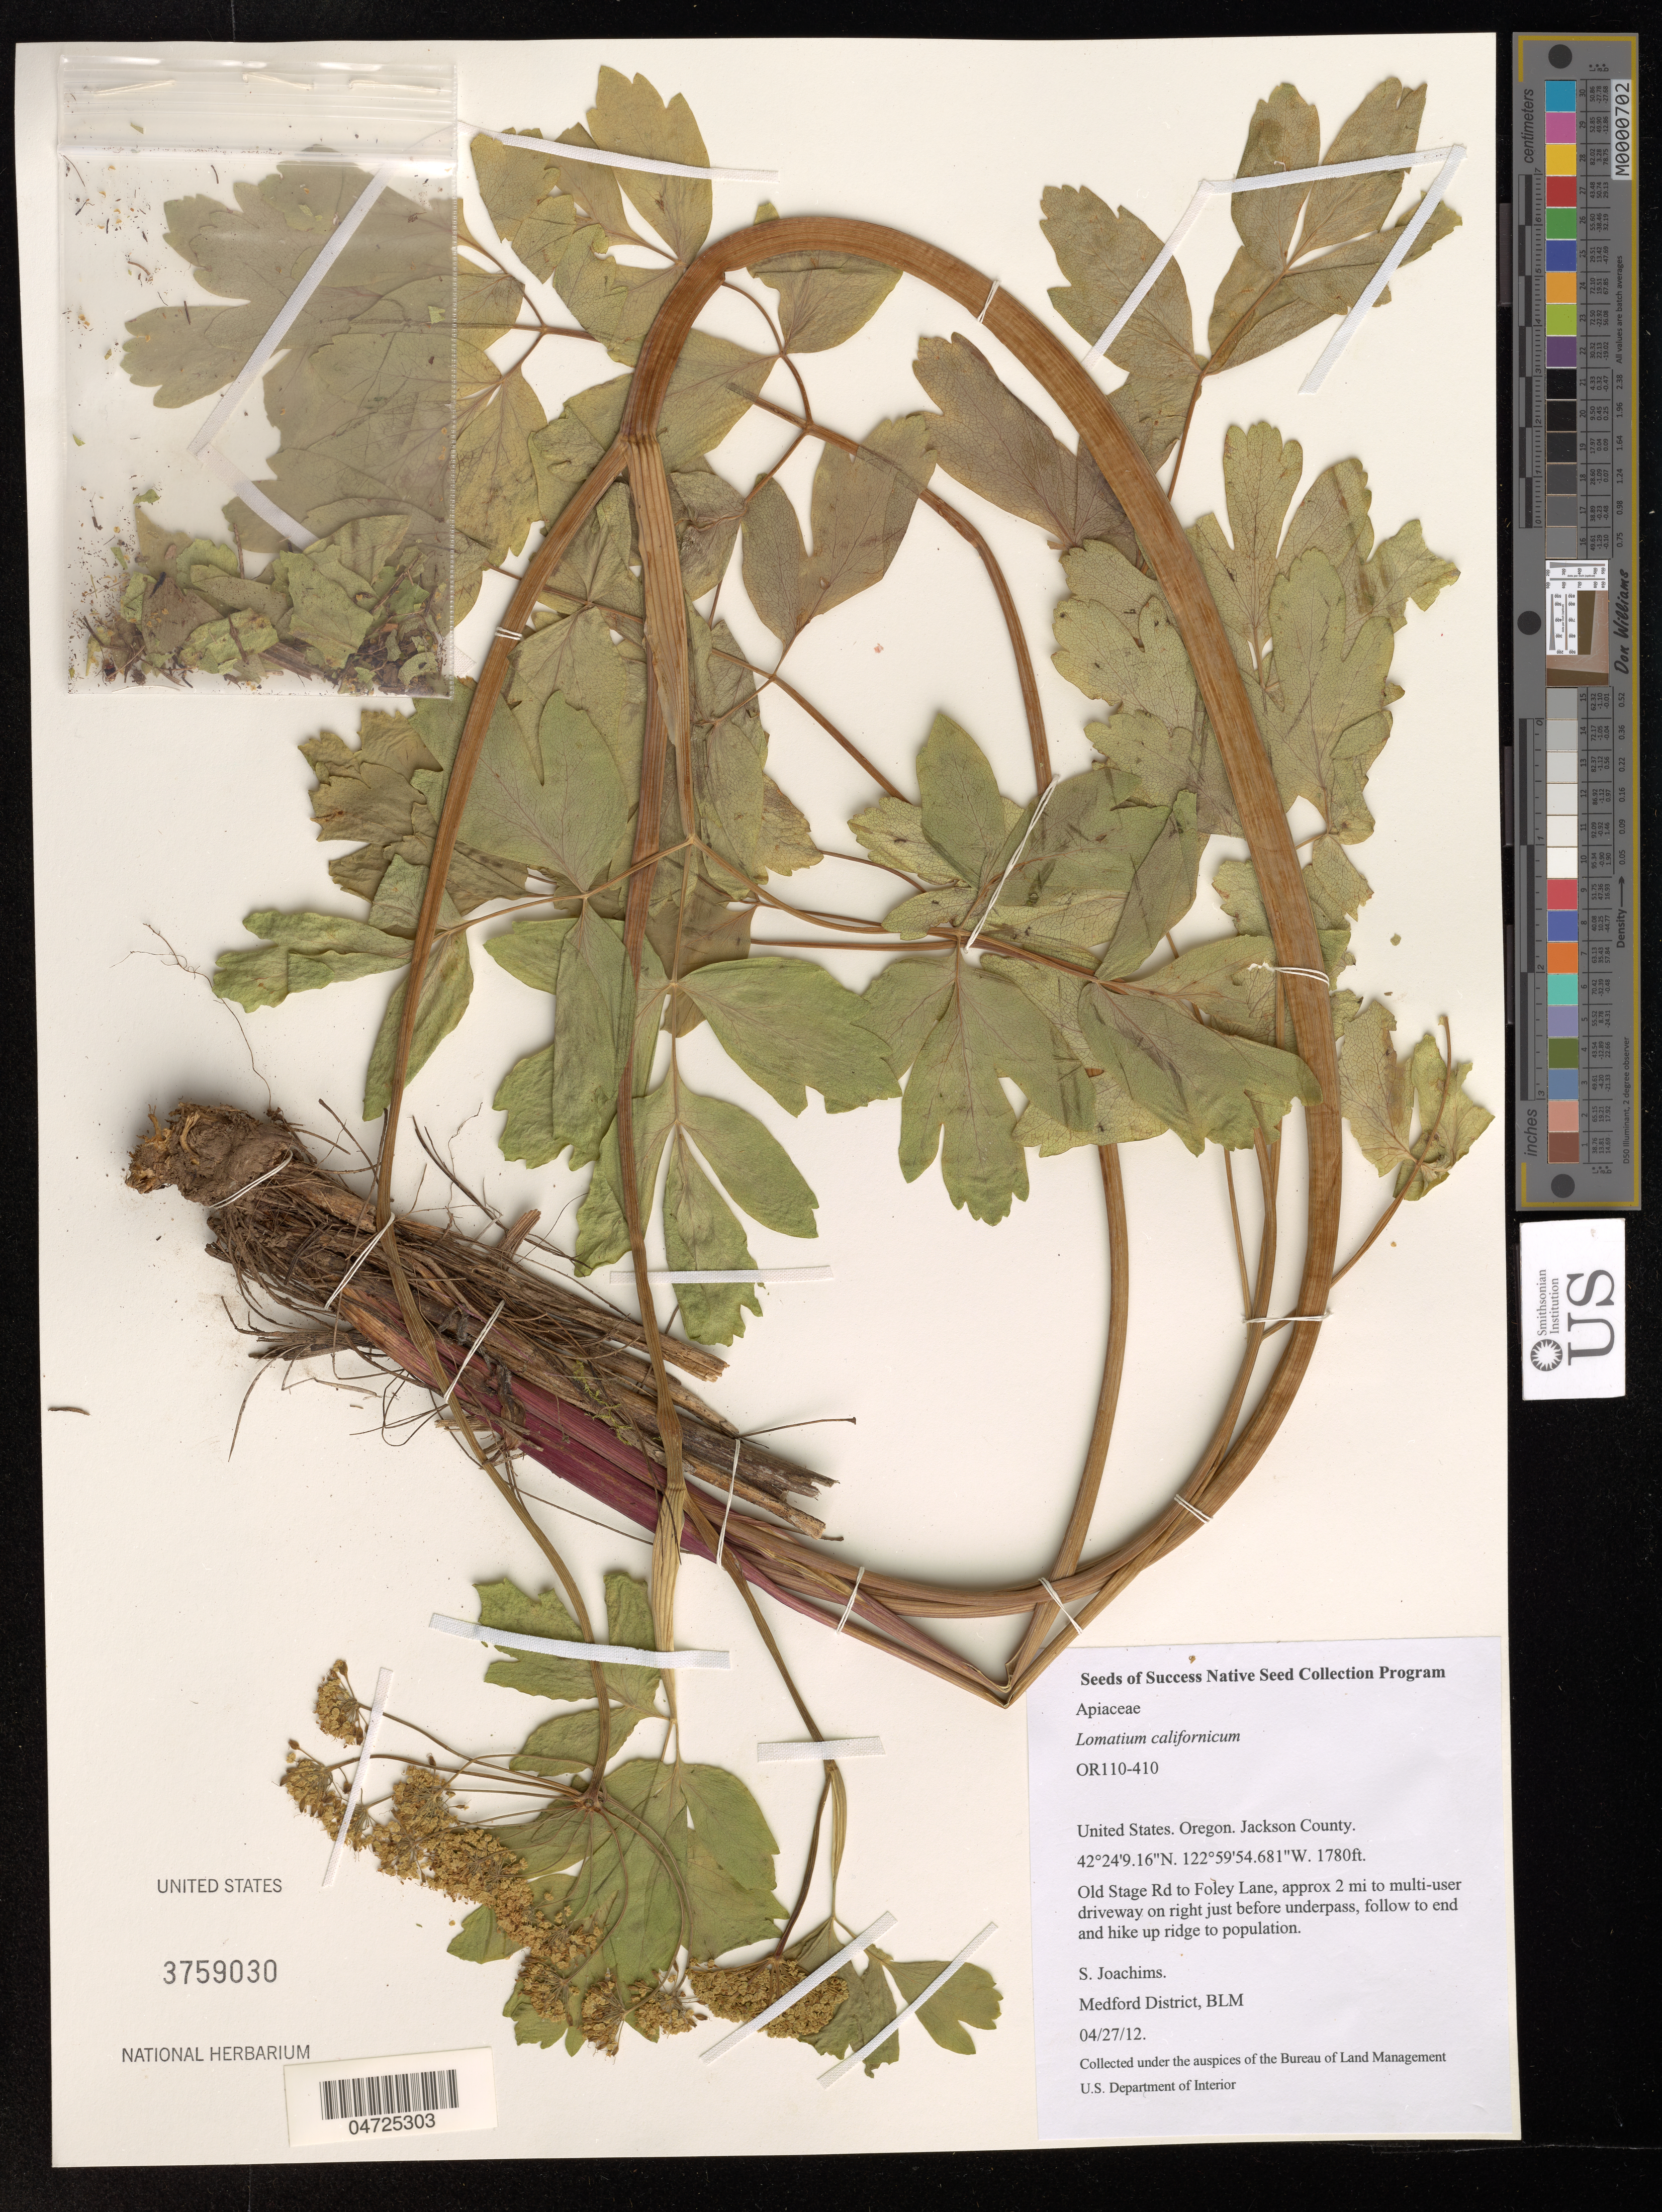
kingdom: Plantae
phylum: Tracheophyta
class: Magnoliopsida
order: Apiales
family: Apiaceae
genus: Lomatium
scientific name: Lomatium californicum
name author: (Nutt.) Mathias & Constance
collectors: S. Joachims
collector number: OR110-410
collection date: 2012-04-27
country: United States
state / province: Oregon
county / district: Jackson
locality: Jackson County. Old Stage Rd to Foley Lane, approx 2 mi to multi-user driveway on right just before underpass, follow to end and hike up ridge to population.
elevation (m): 543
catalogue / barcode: US 3759030